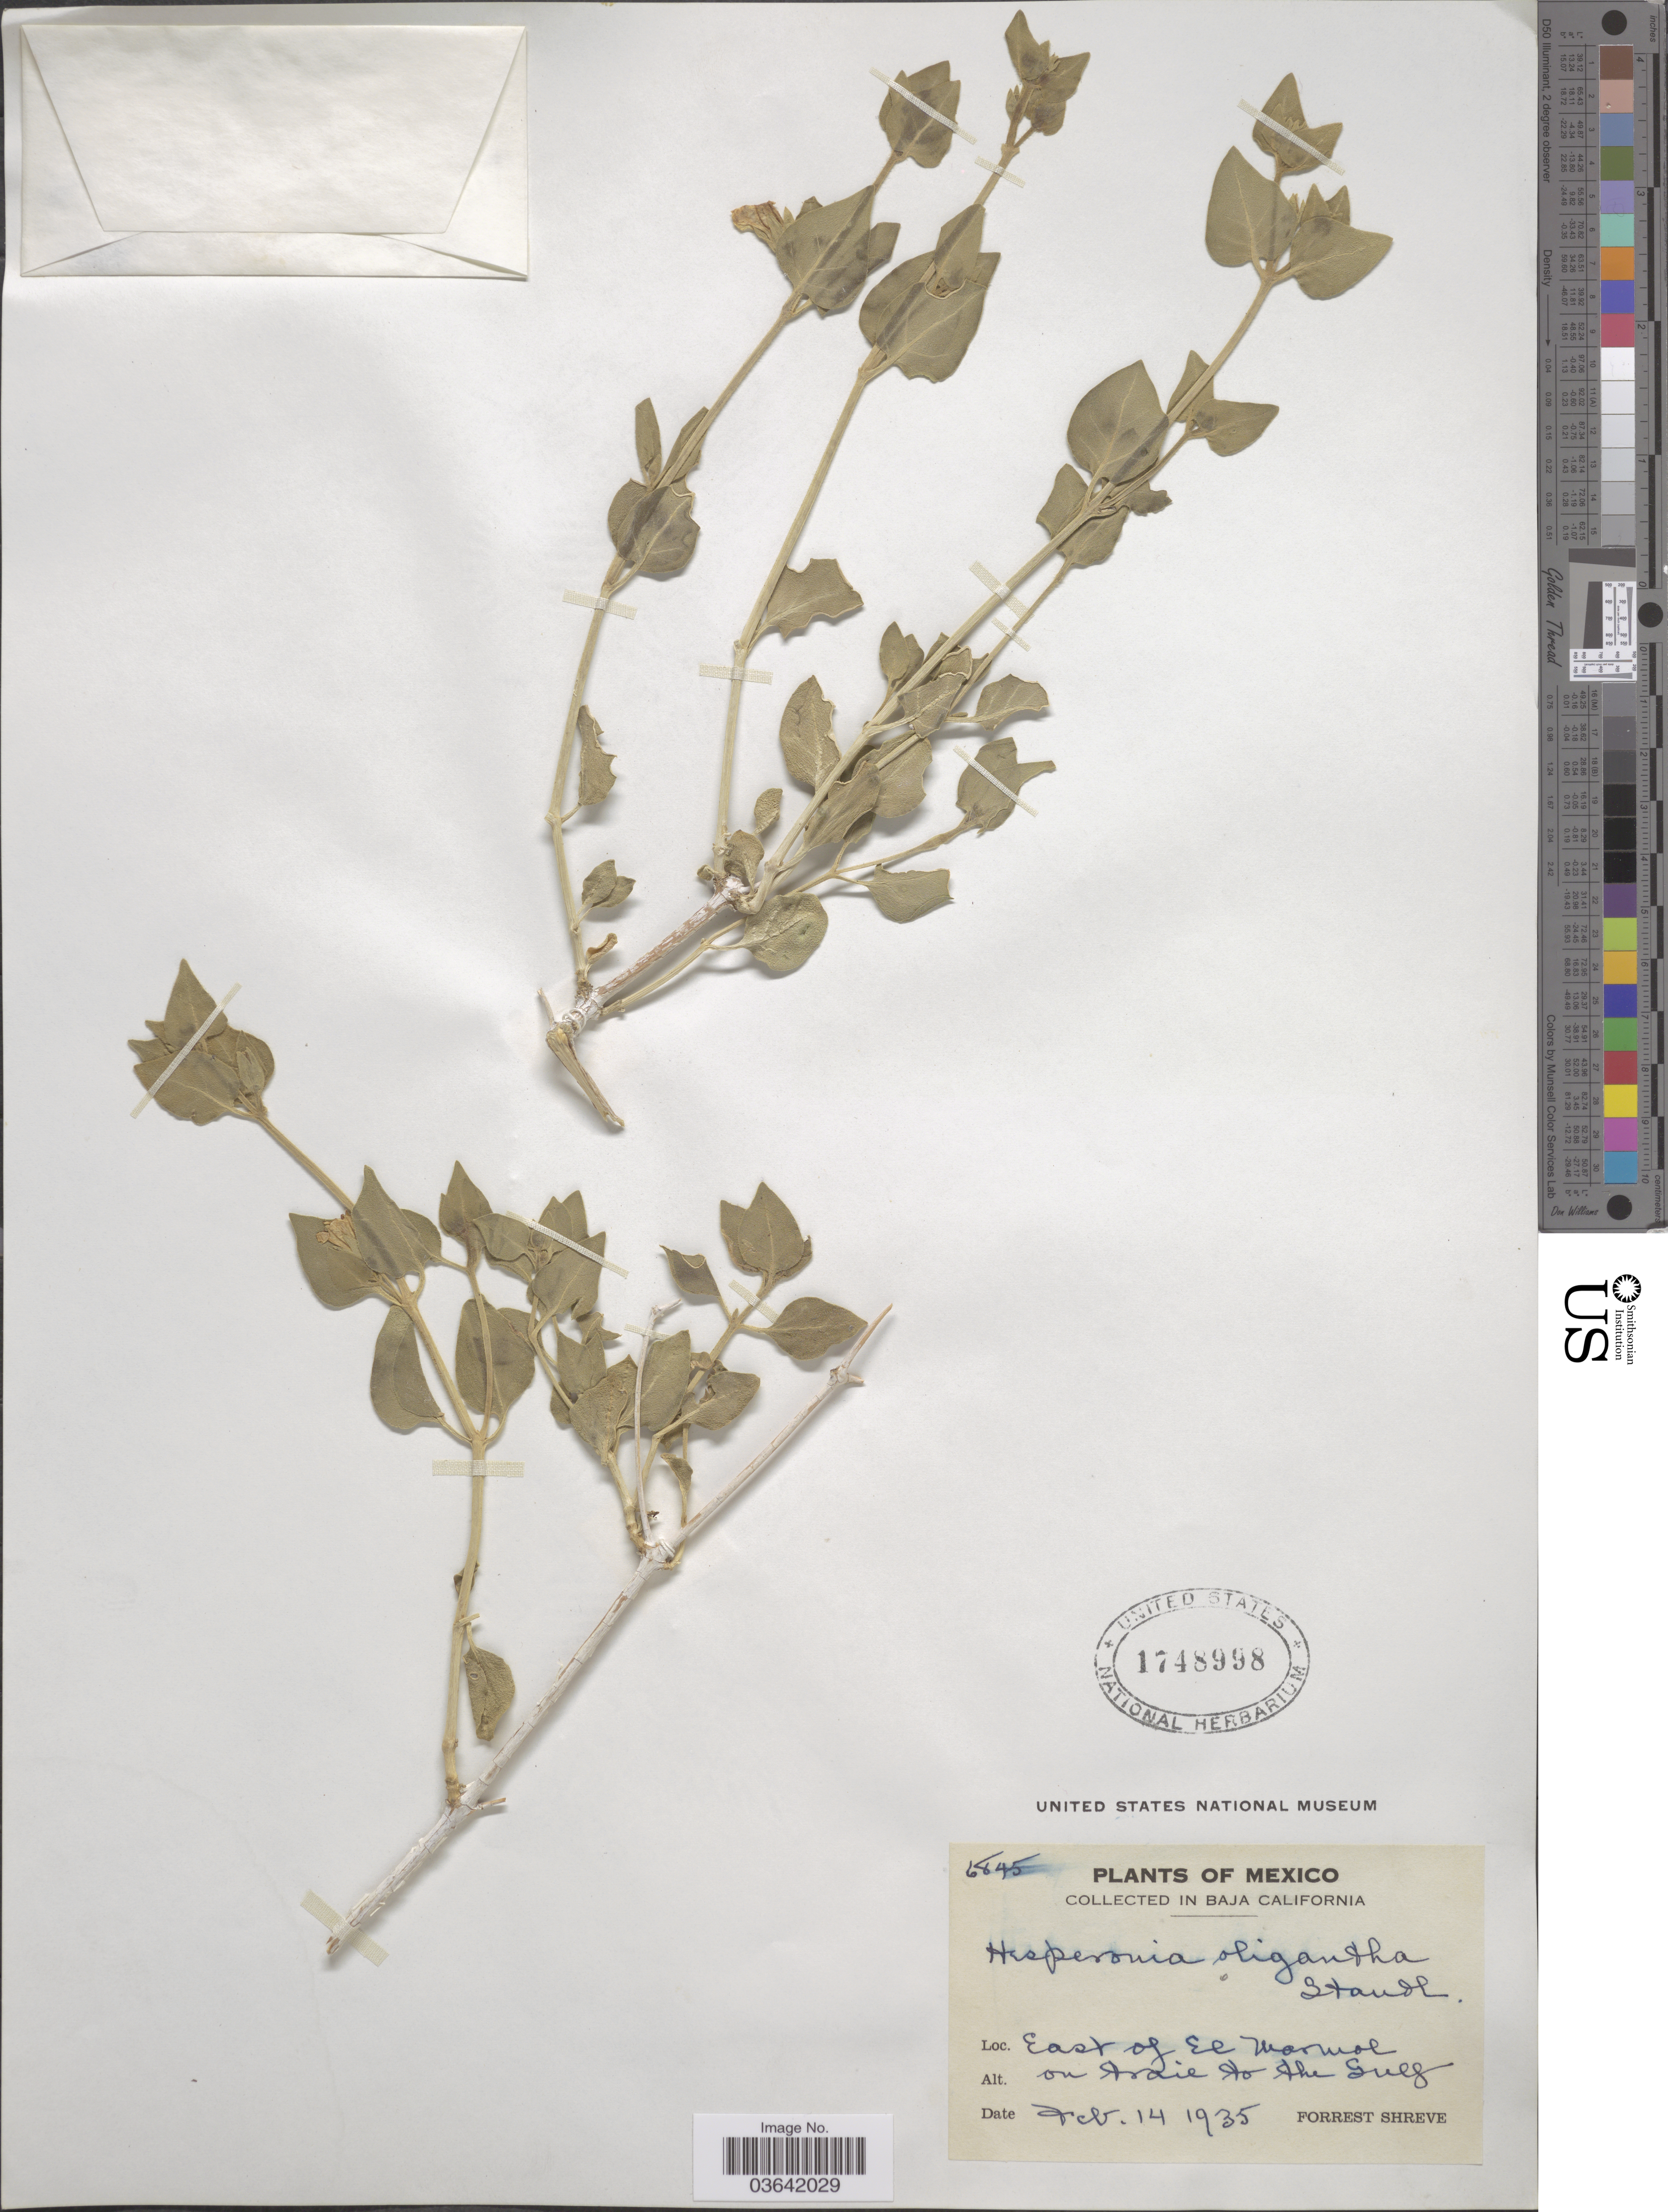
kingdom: Plantae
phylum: Tracheophyta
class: Magnoliopsida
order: Caryophyllales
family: Nyctaginaceae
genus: Mirabilis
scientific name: Mirabilis oligantha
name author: (Standl.) J.F. Macbr.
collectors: F. Shreve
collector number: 6845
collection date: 1935-02-14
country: Mexico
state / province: Baja California Norte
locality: East of El Marmol on trail to the Gulf.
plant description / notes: Cited by Spellenberg & Tijerina in Sida 19(3): 566. 2001.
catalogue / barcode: US 1748998